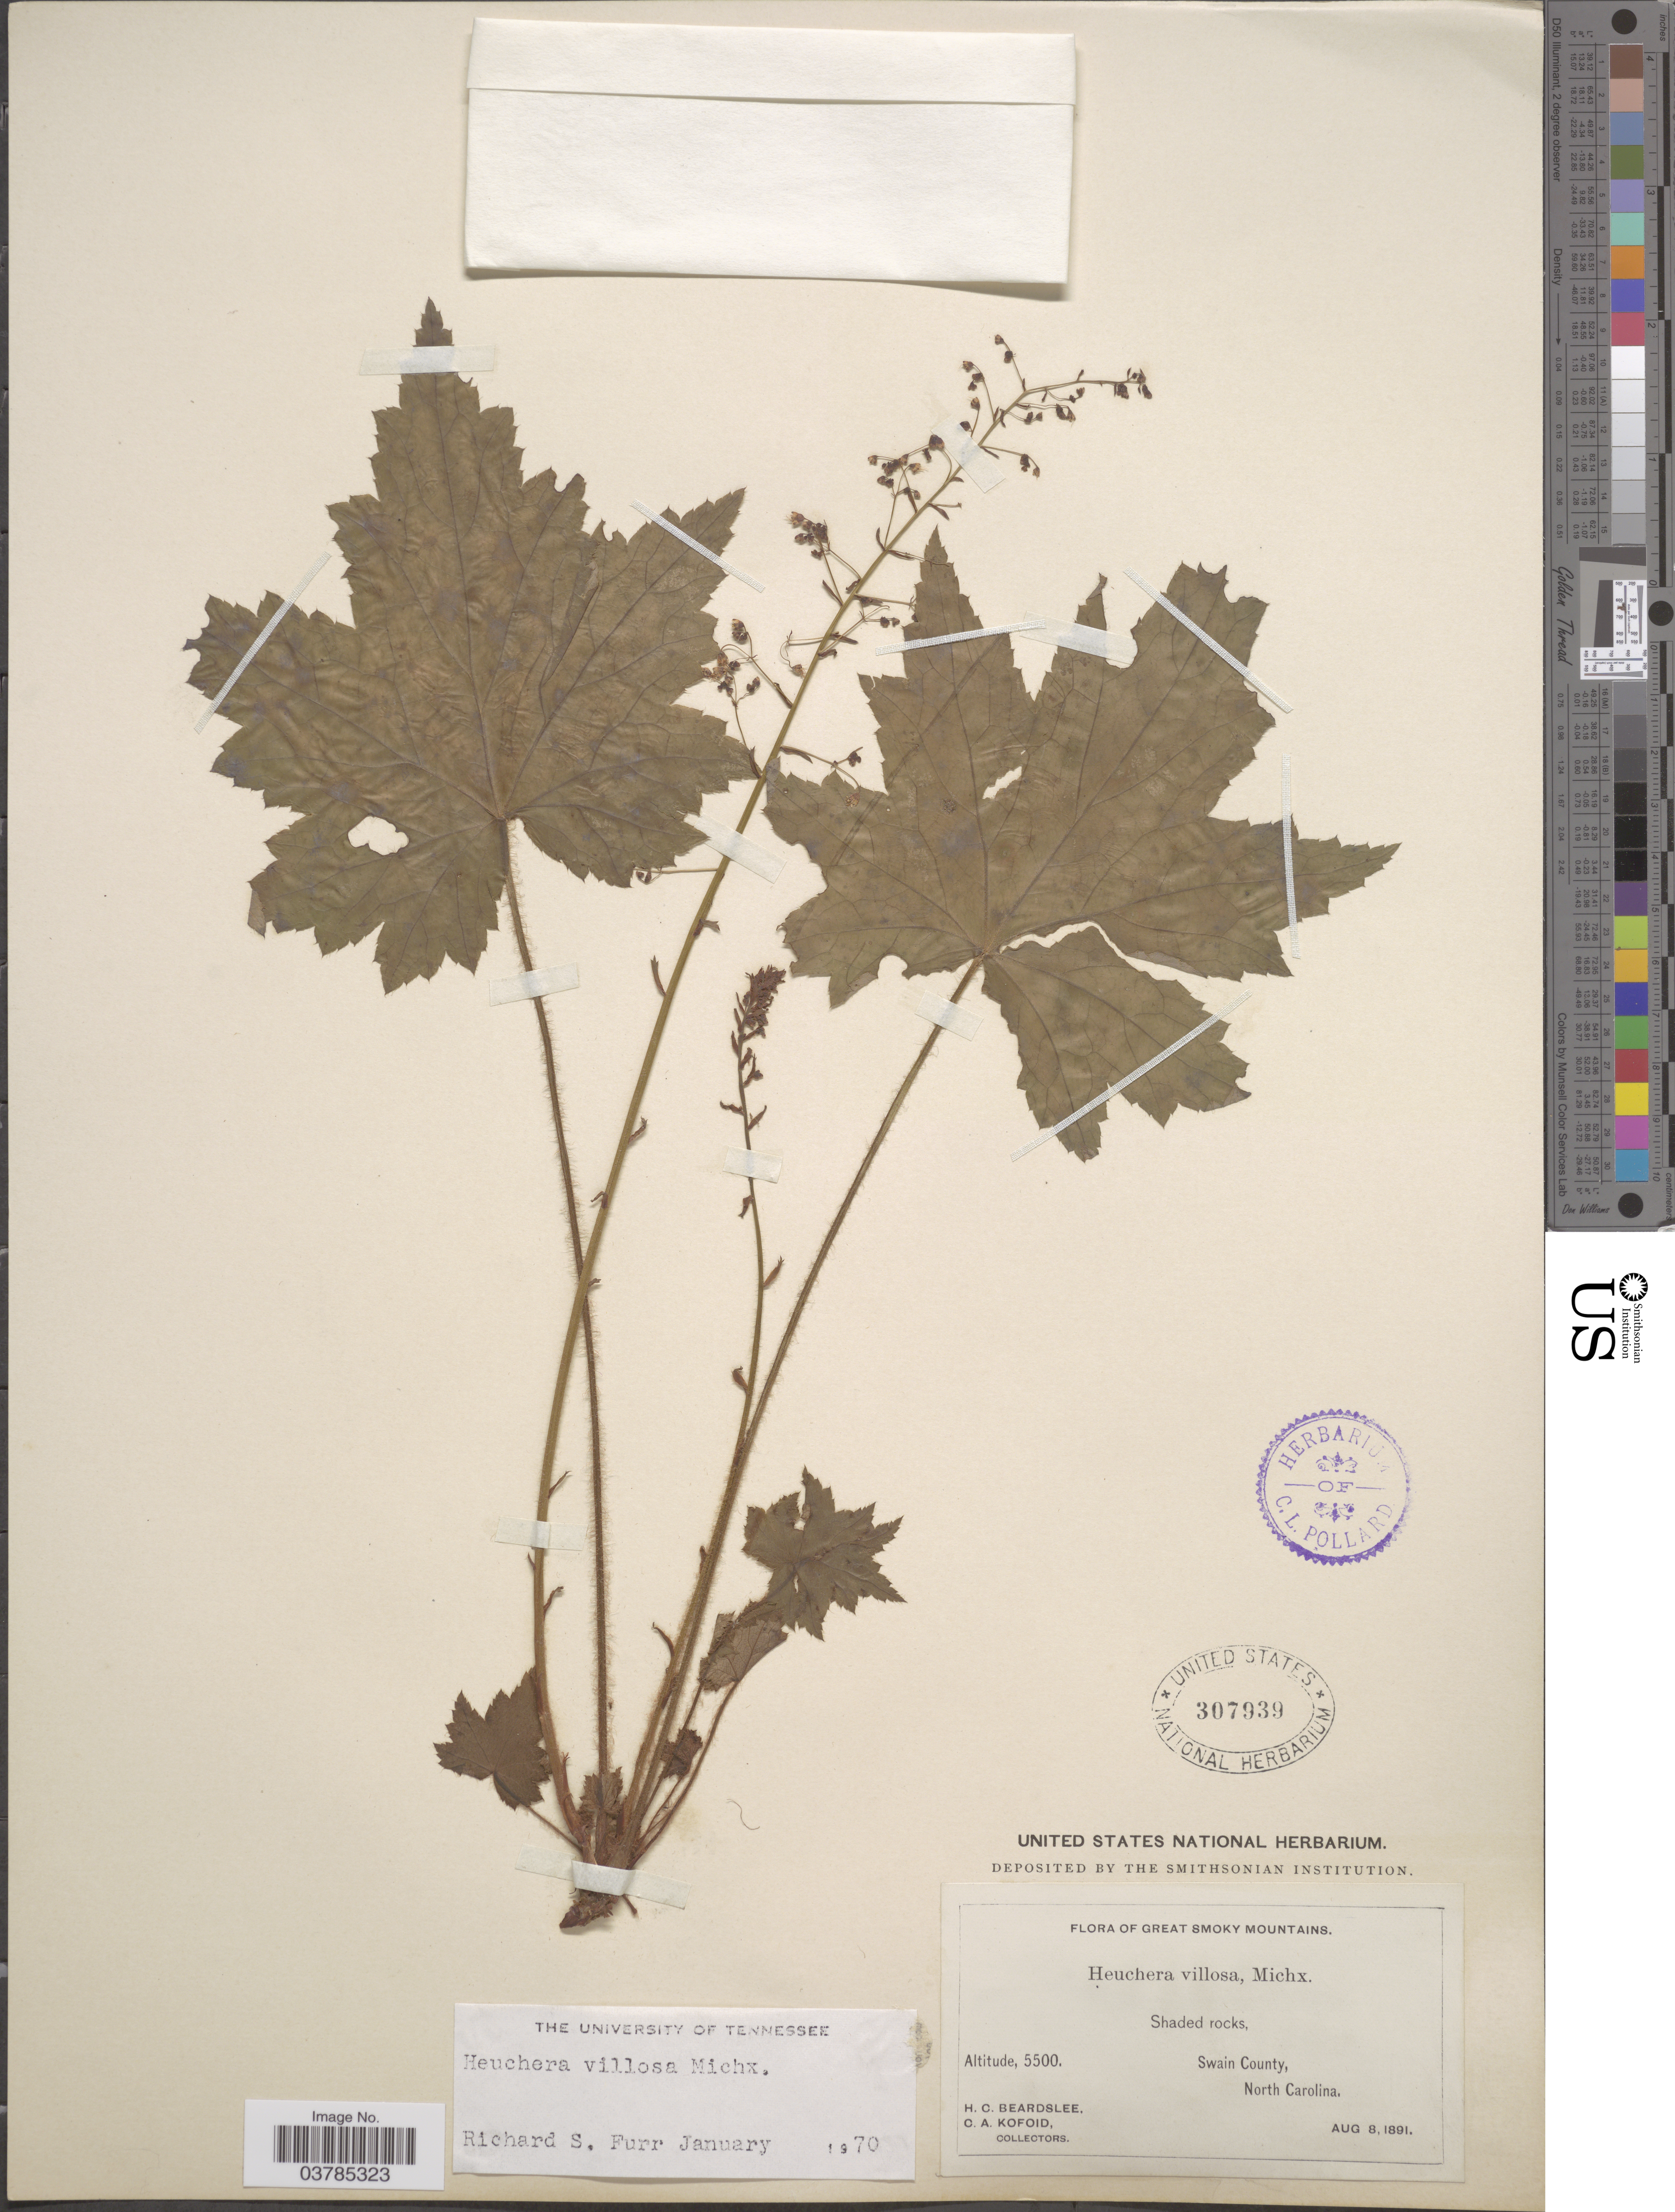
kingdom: Plantae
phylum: Tracheophyta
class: Magnoliopsida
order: Saxifragales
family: Saxifragaceae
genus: Heuchera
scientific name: Heuchera villosa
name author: Michx.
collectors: H. Beardslee & C. Kofoid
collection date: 1891-08-08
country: United States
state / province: North Carolina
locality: Great Smoky Mountains. Swain County.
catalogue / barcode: US 307939